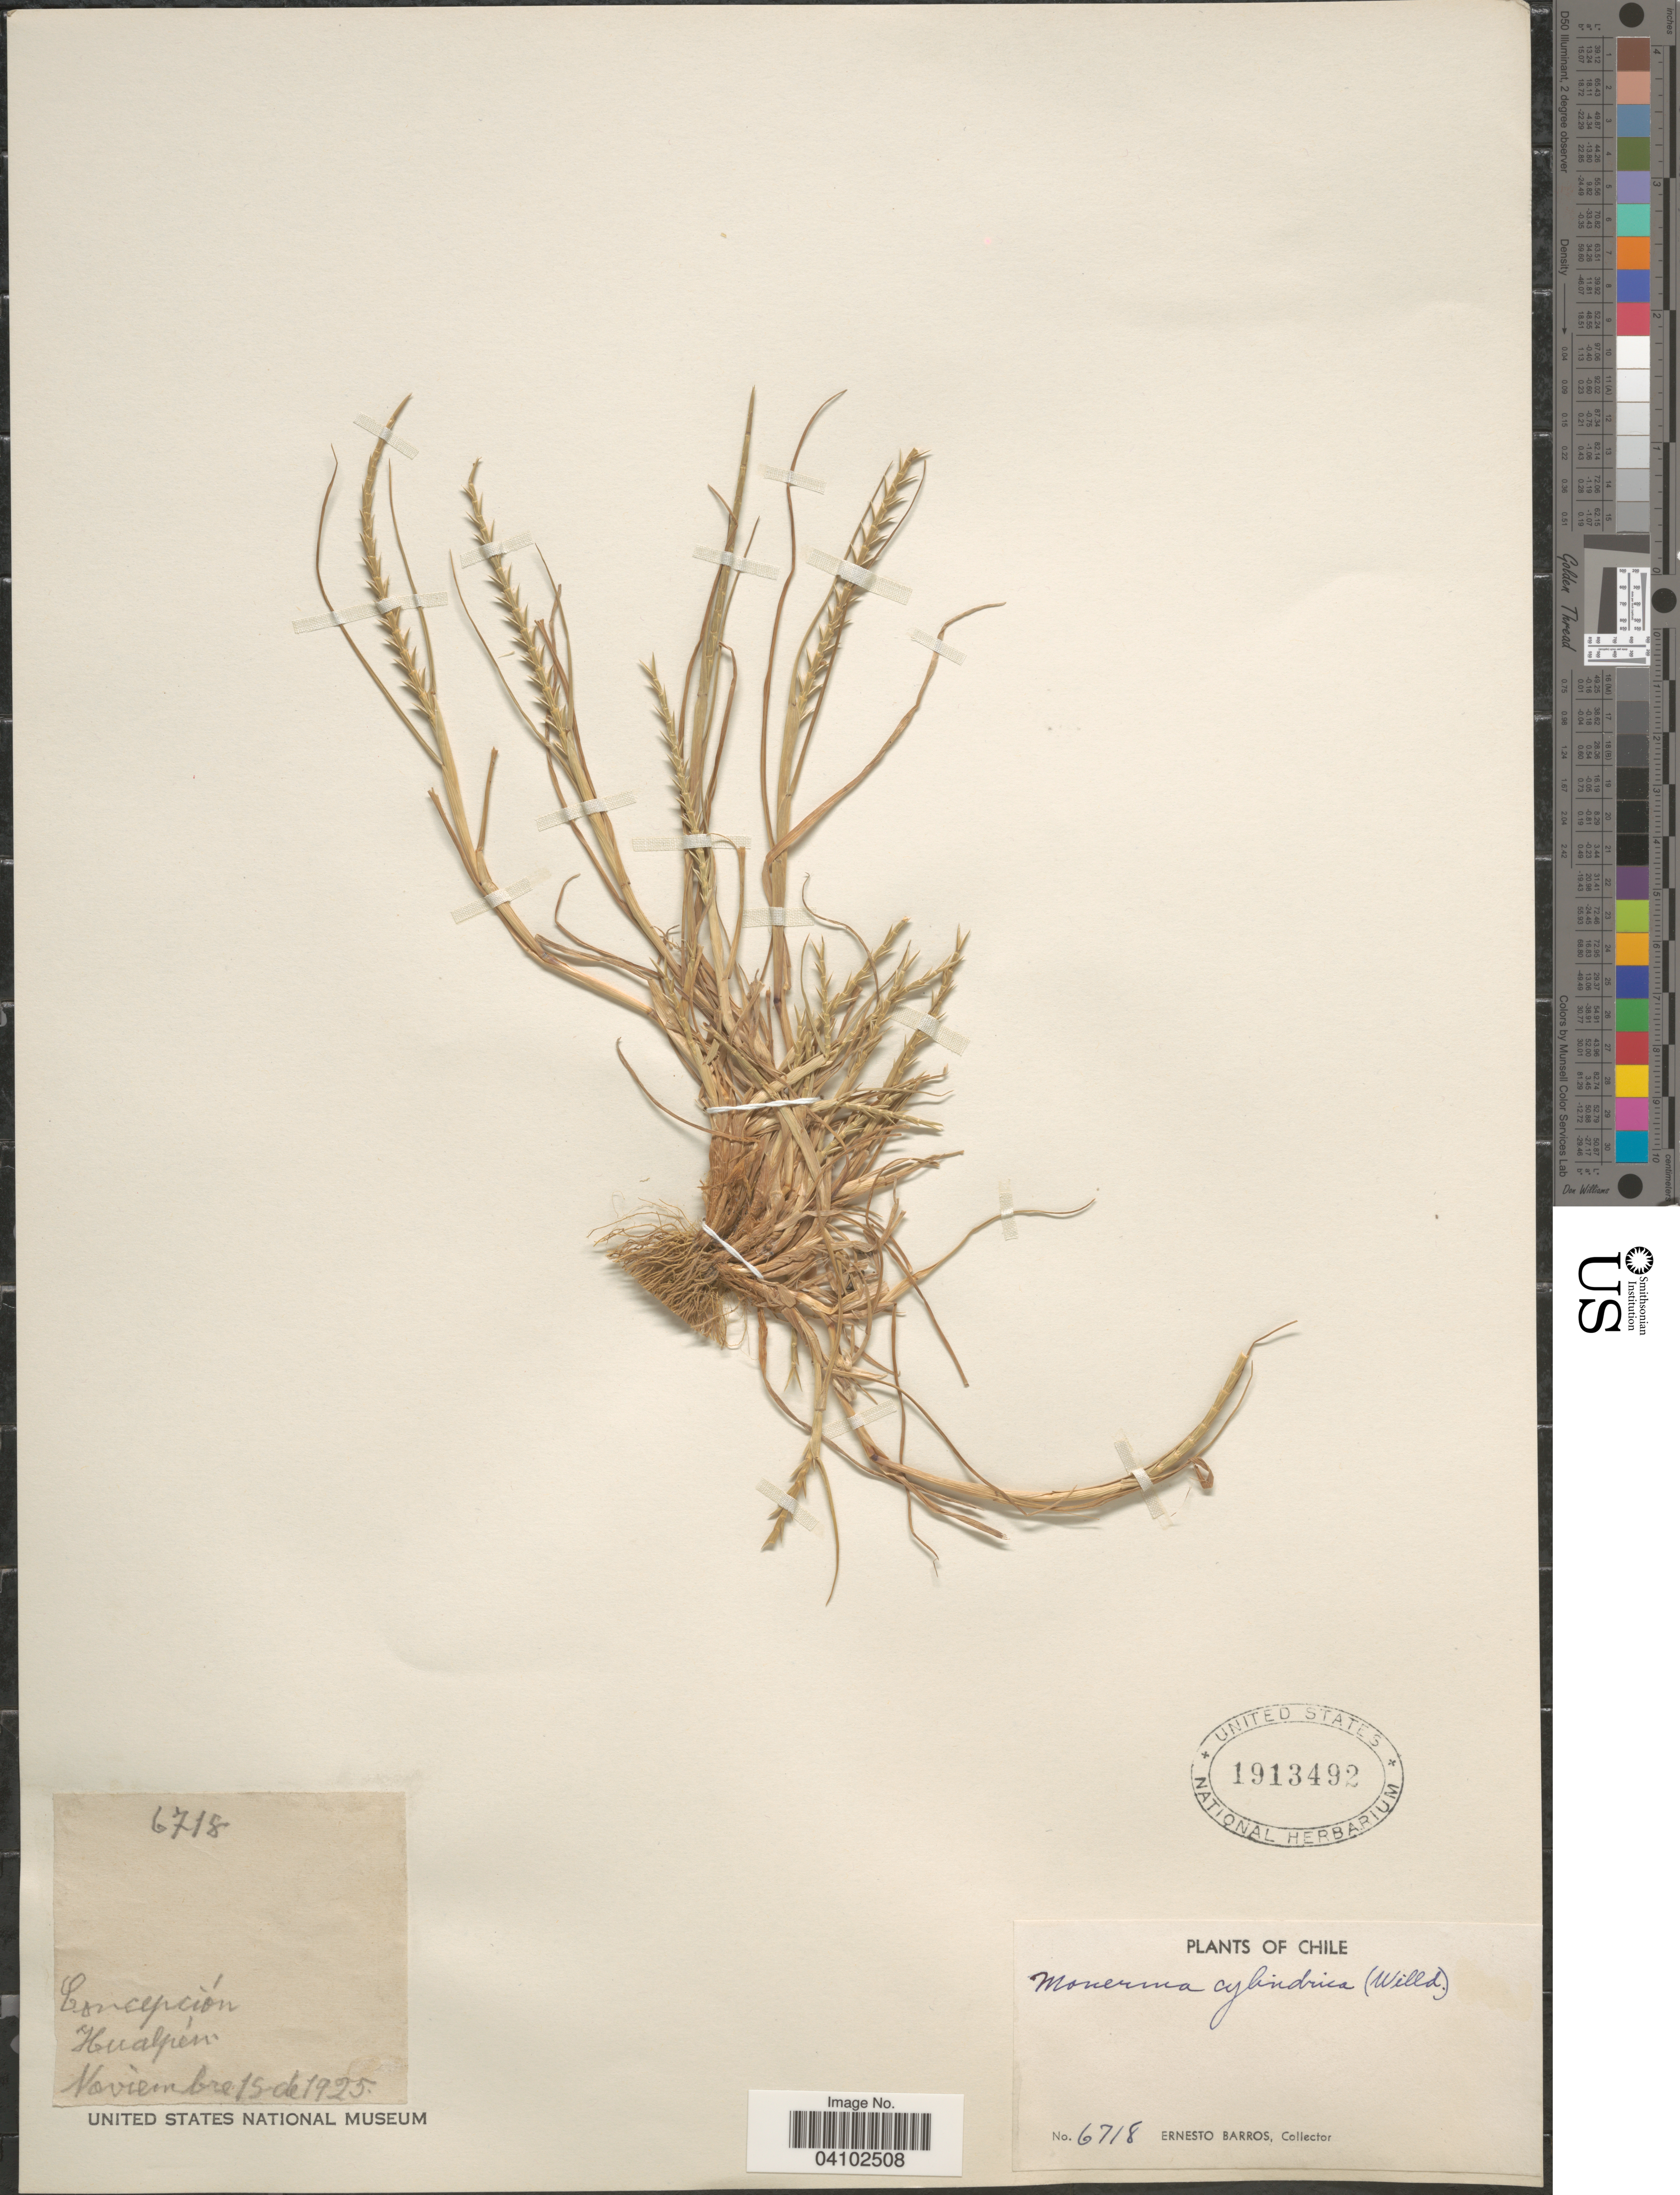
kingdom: Plantae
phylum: Tracheophyta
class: Liliopsida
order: Poales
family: Poaceae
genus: Hainardia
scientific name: Hainardia cylindrica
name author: (Willd.) Greuter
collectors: E. Barros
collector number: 6718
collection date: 1925-11-15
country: Chile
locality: Concepción. Hualpén.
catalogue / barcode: US 1913492